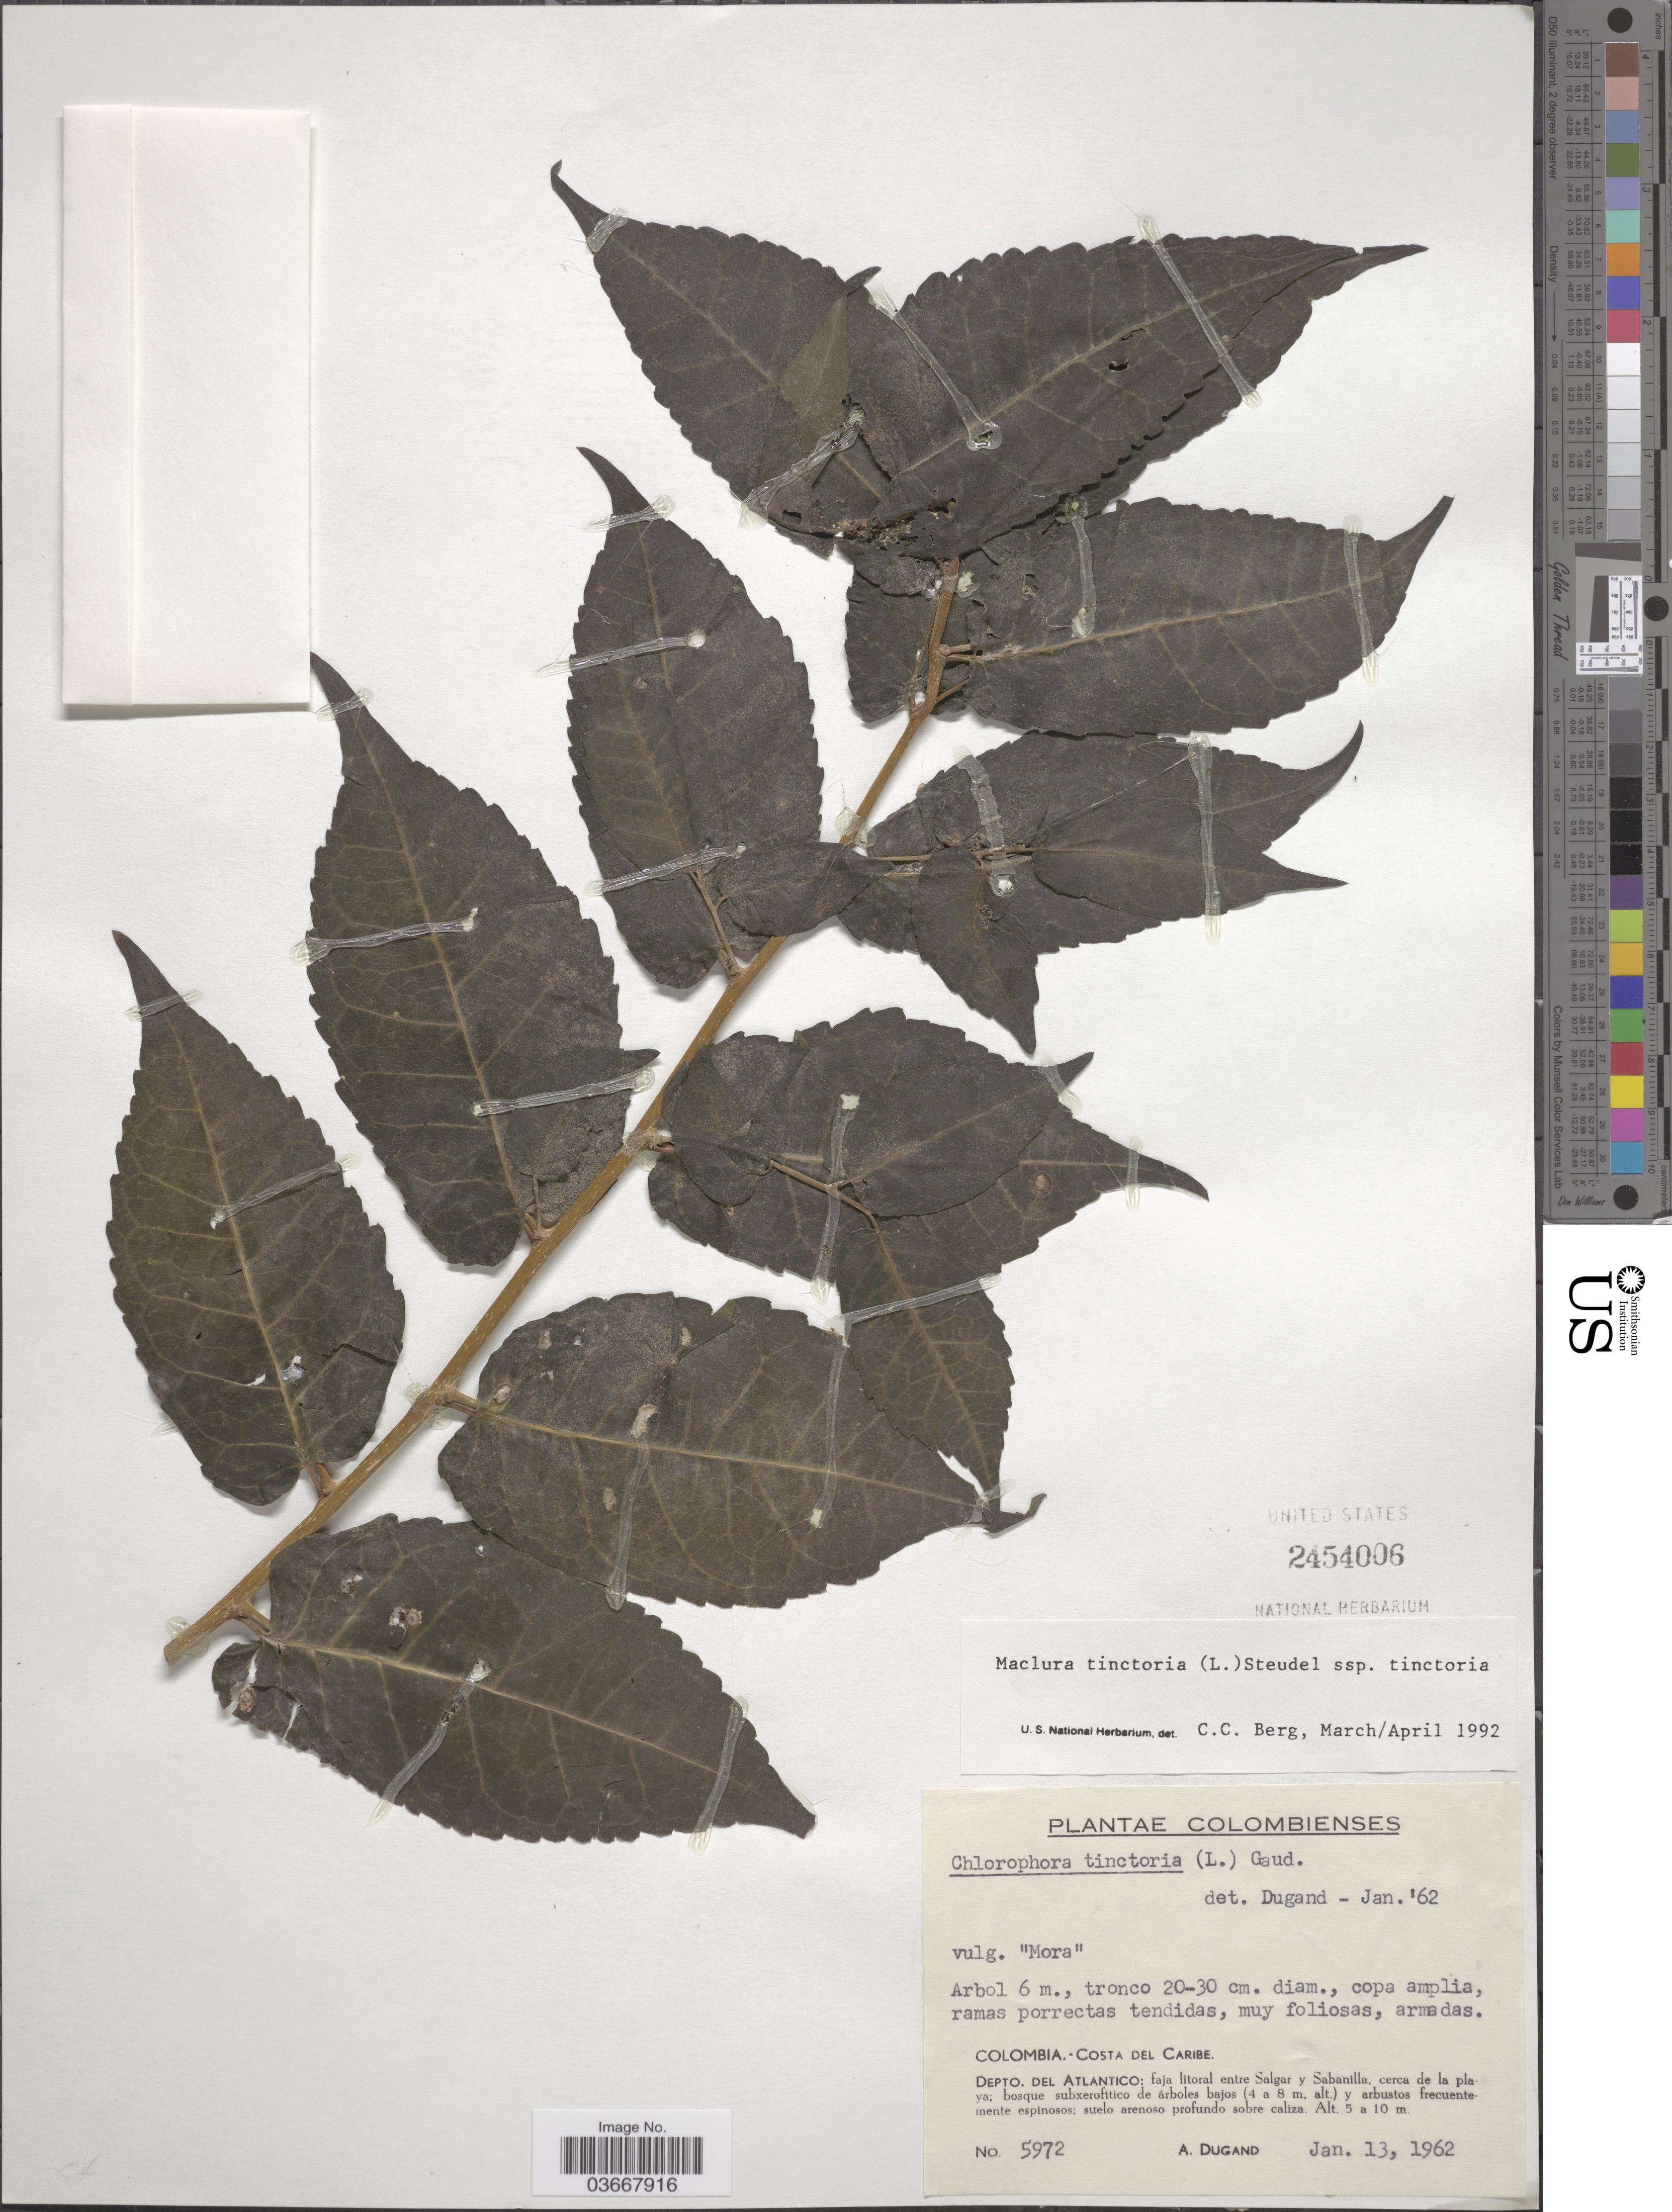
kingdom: Plantae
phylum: Tracheophyta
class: Magnoliopsida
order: Rosales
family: Moraceae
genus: Maclura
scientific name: Maclura tinctoria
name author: (L.) D. Don ex Steud.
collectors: A. Dugand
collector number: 5972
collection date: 1962-01-13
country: Colombia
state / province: Atlántico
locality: Costa del Caribe. Depto. del Atlantico: faja litoral entre Salgar y Sabanilla, cerca de la playa.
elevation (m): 5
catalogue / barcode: US 2454006